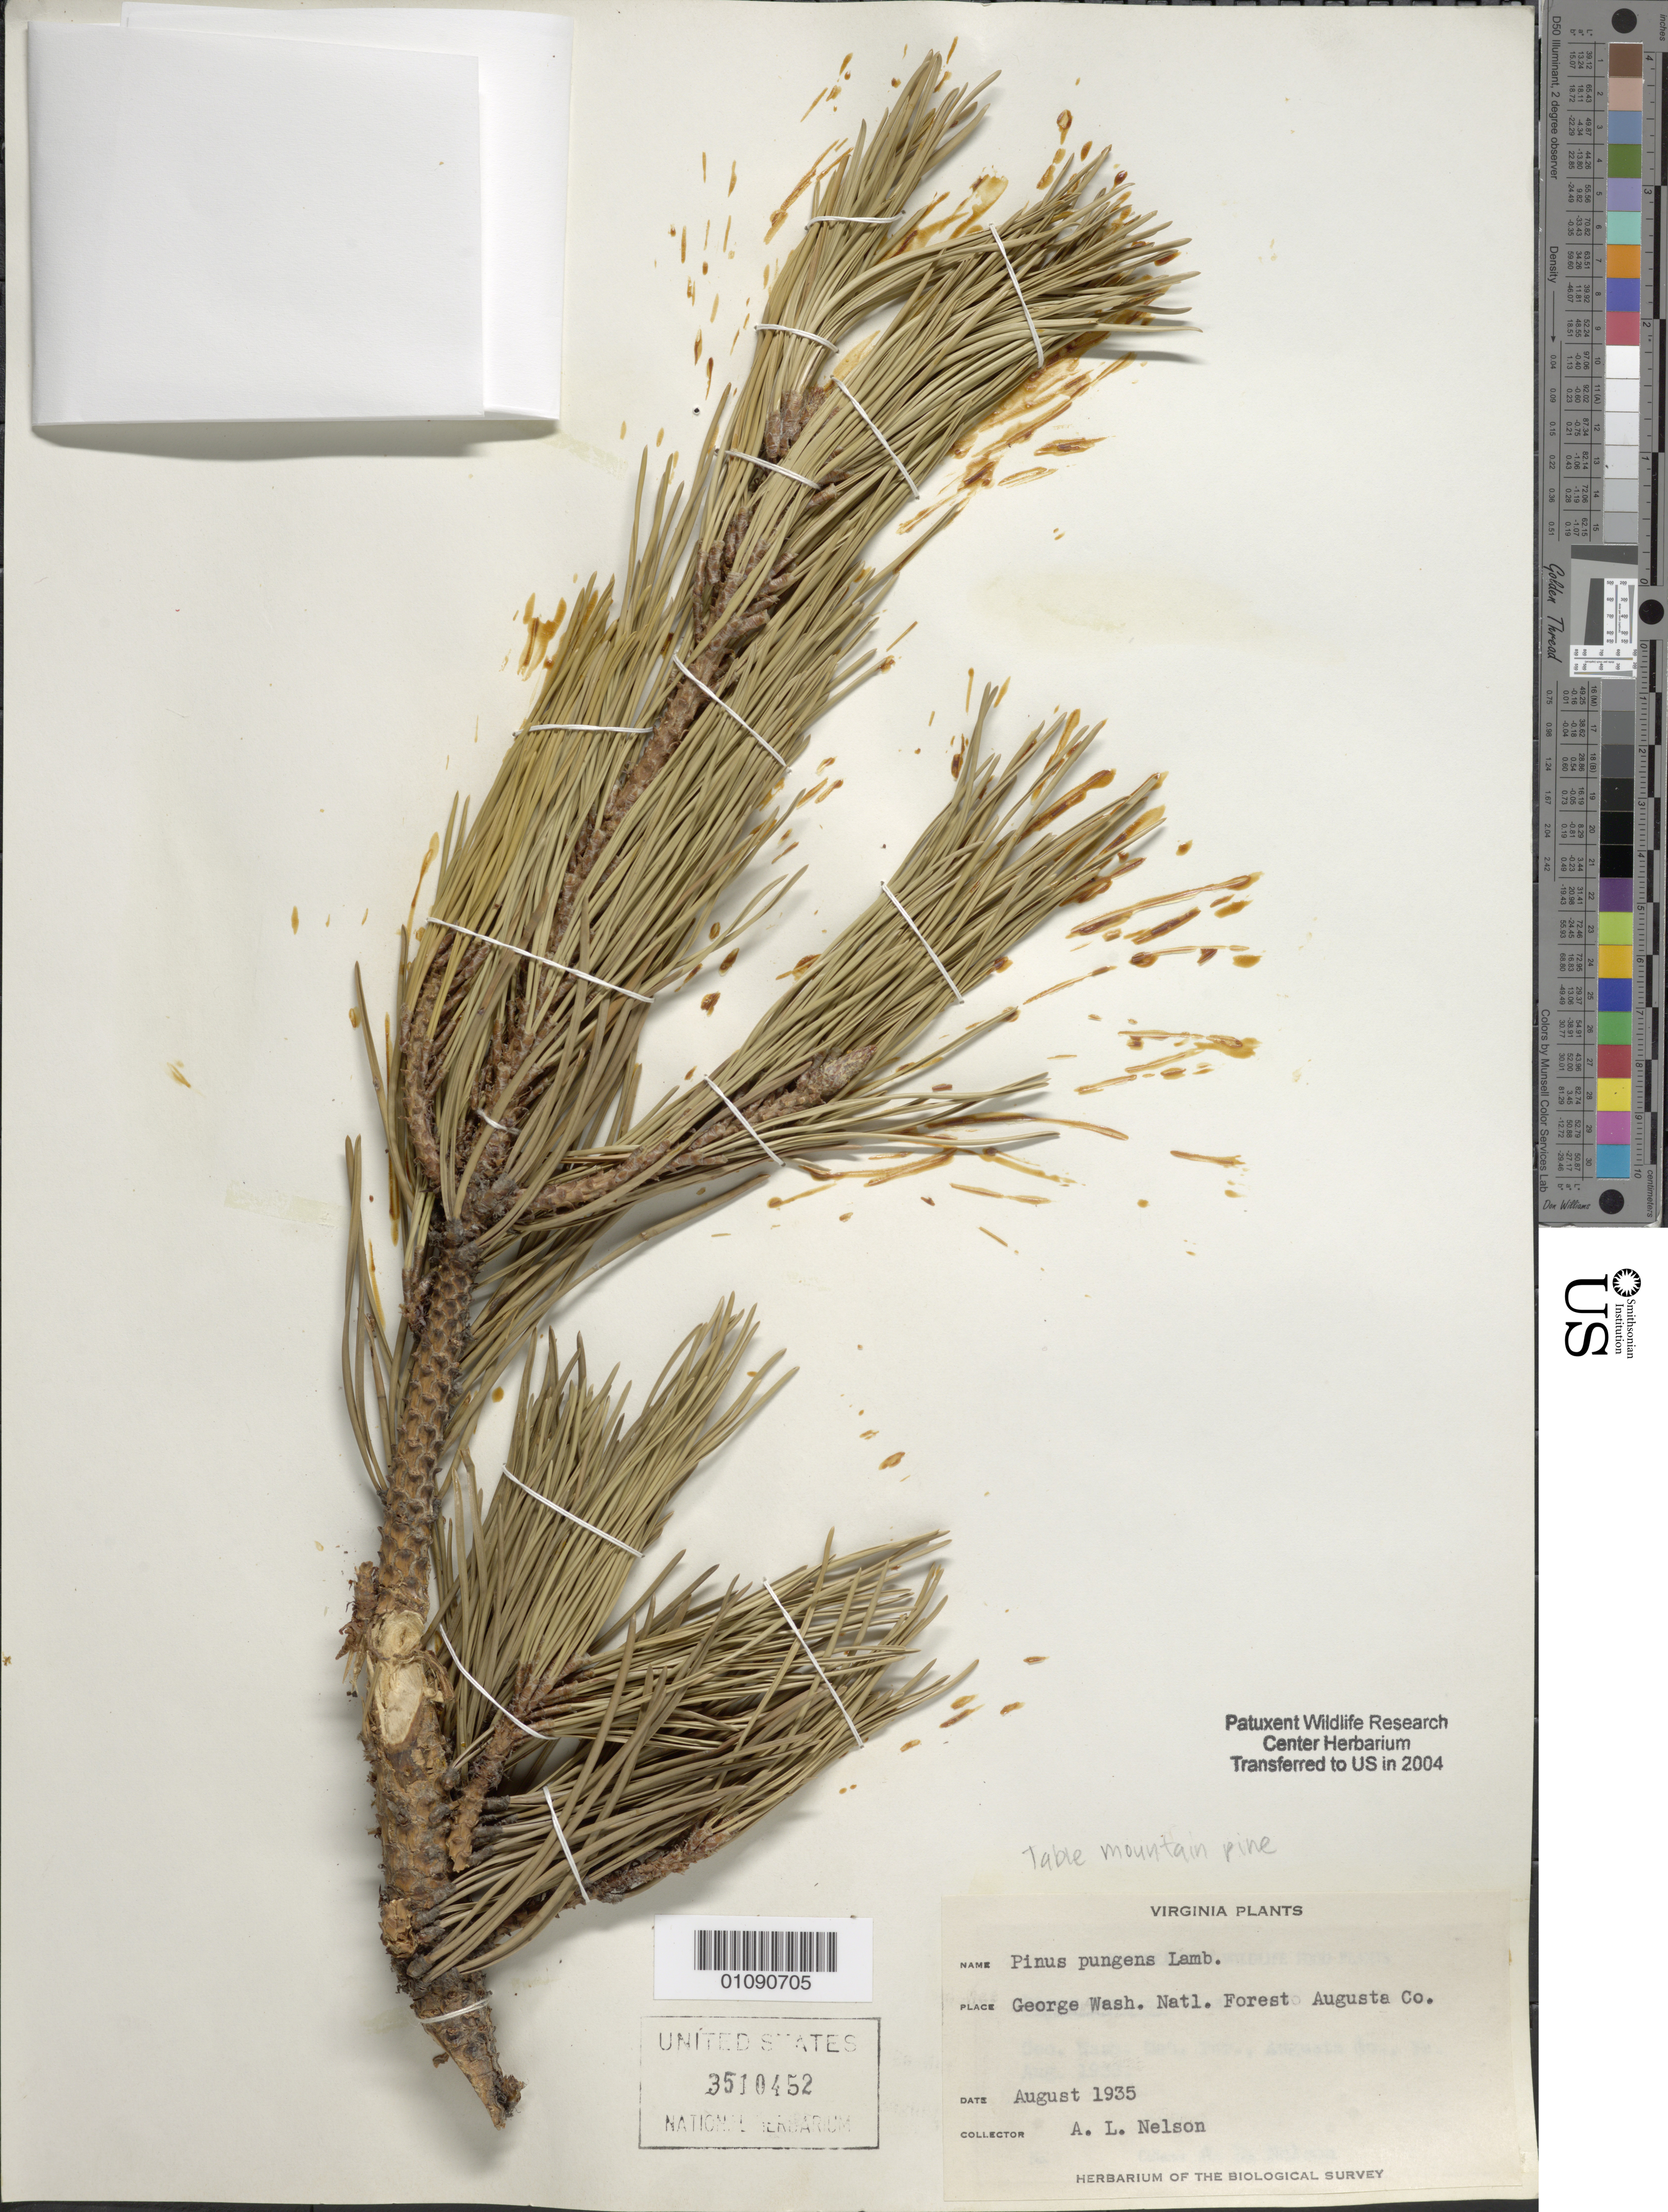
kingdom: Plantae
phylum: Tracheophyta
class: Pinopsida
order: Pinales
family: Pinaceae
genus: Pinus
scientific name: Pinus pungens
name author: Lamb.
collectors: A. L. Nelson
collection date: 1935-08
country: United States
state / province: Virginia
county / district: Augusta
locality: George Washington Natl. Forest.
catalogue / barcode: US 3510452